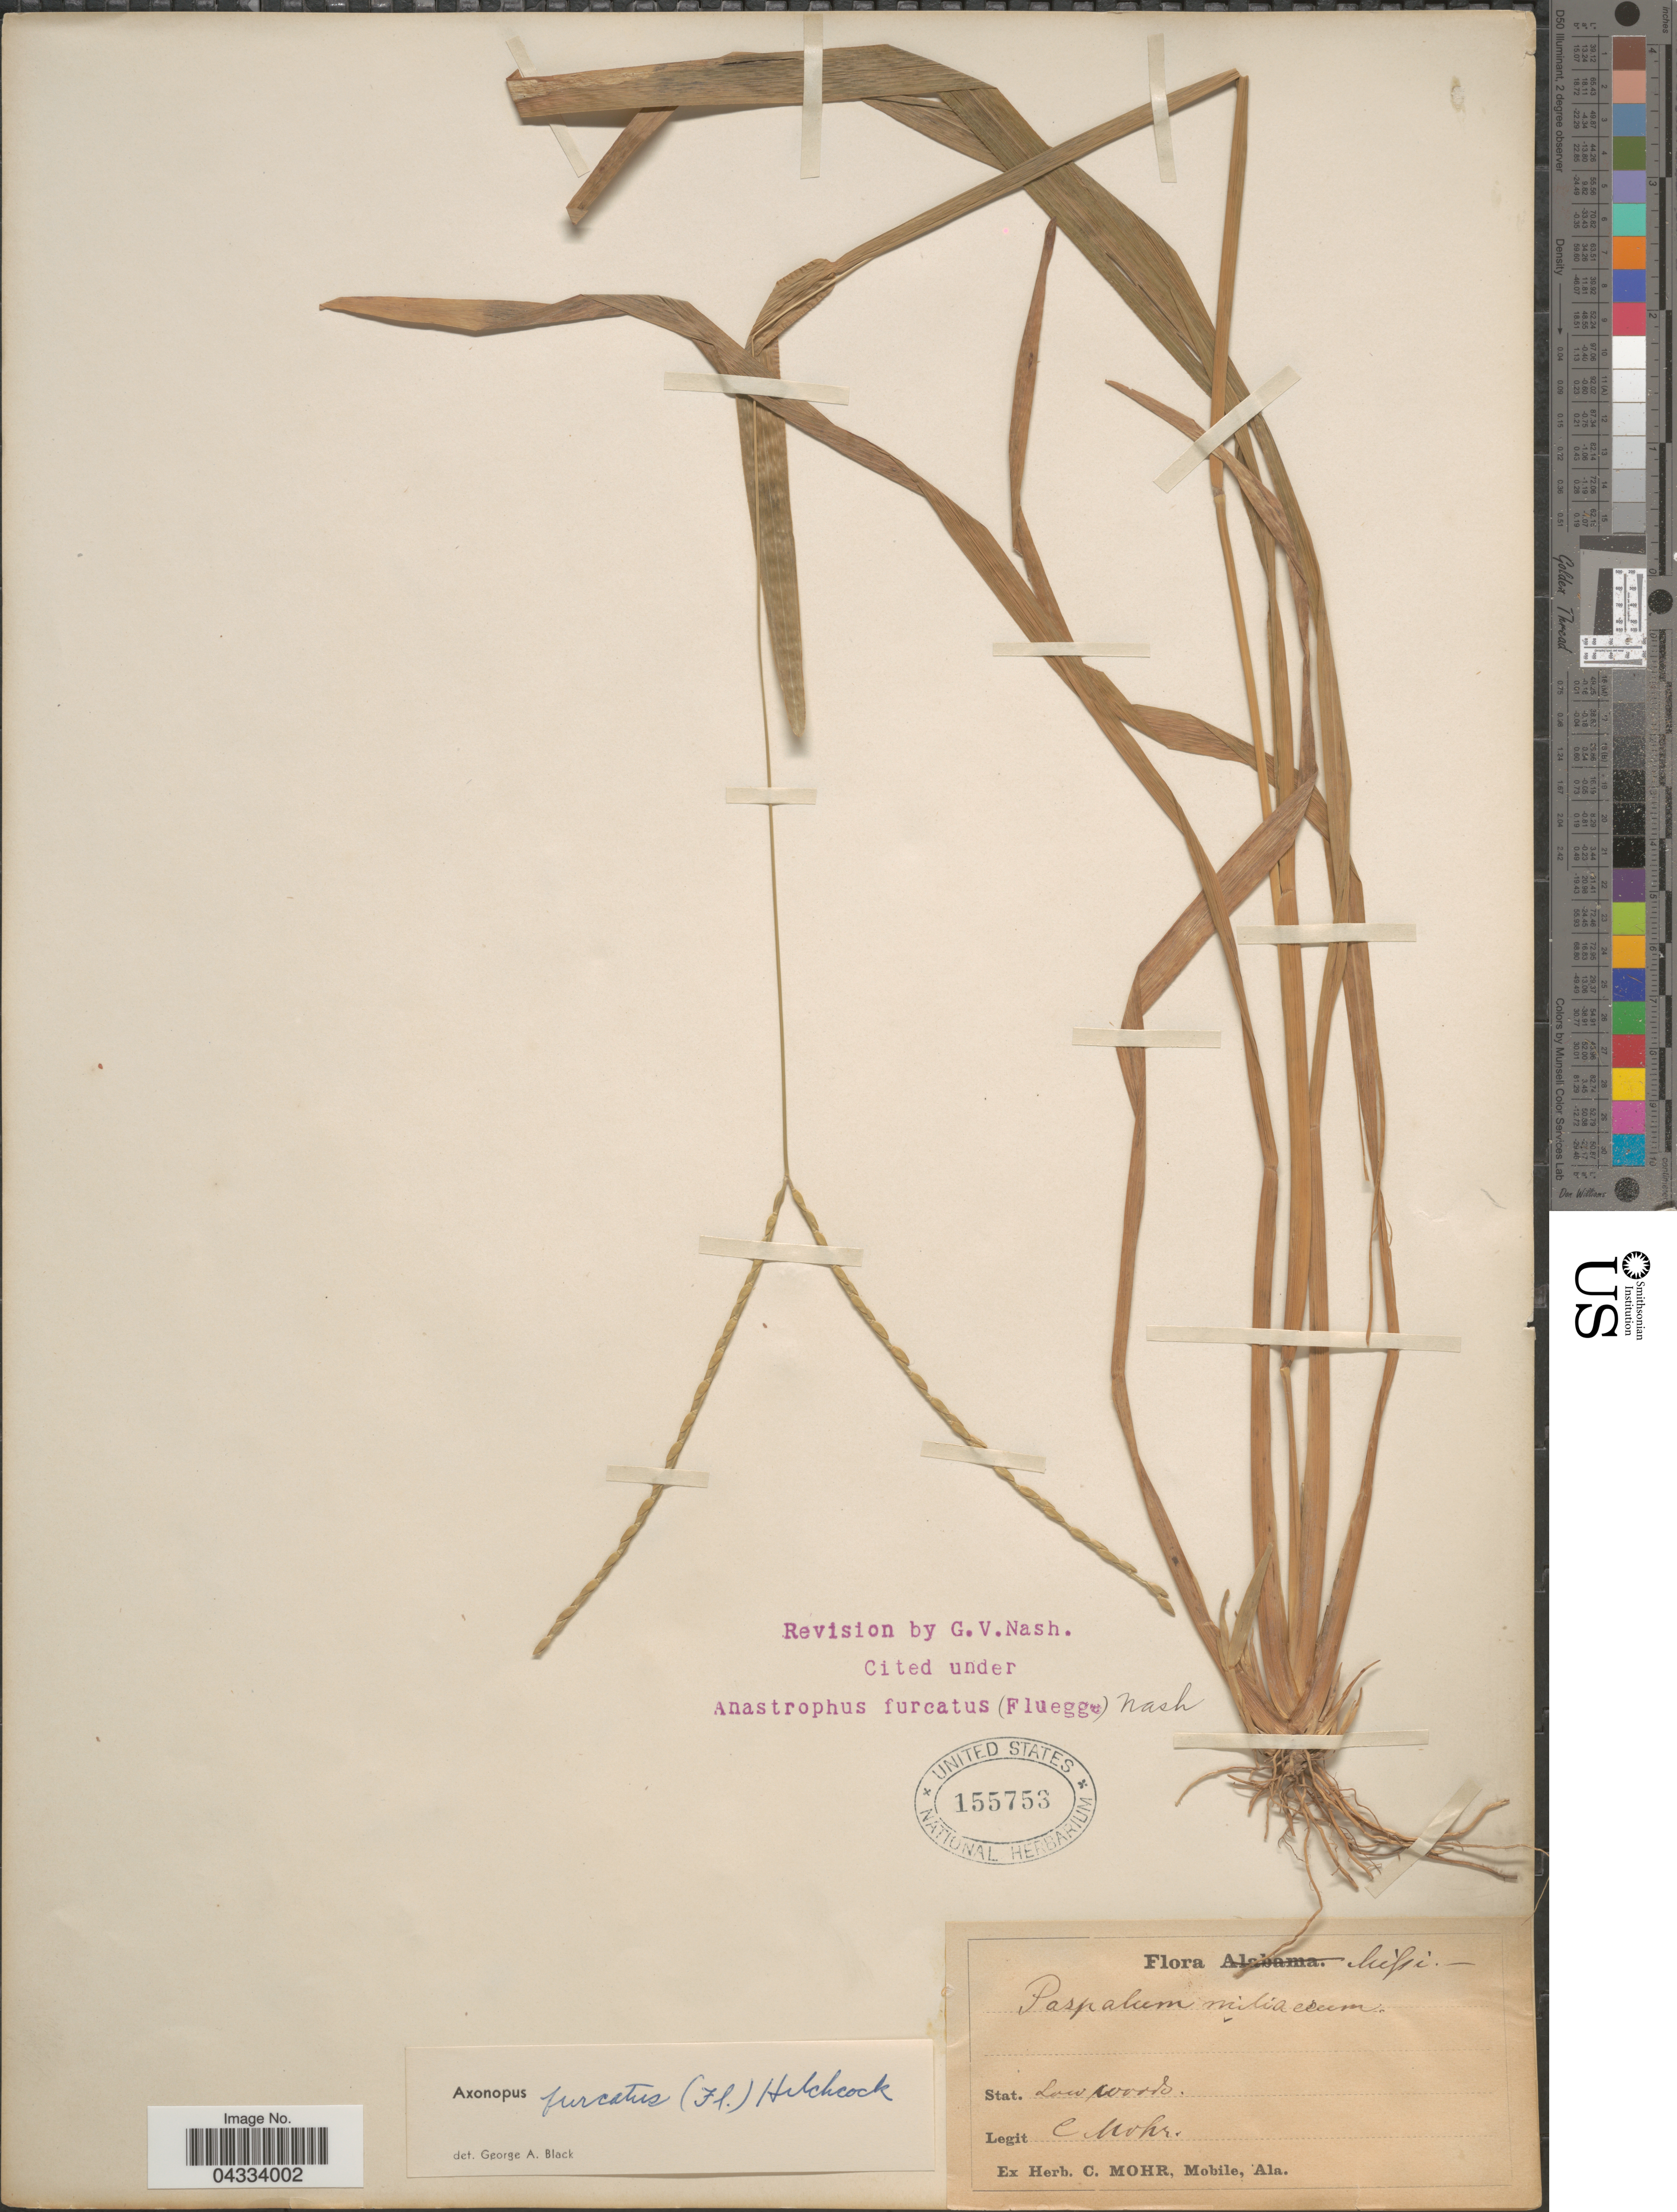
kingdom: Plantae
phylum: Tracheophyta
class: Liliopsida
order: Poales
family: Poaceae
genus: Axonopus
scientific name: Axonopus furcatus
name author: (Flüggé) Hitchc.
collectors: C. T. Mohr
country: United States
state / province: Mississippi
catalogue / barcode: US 155753